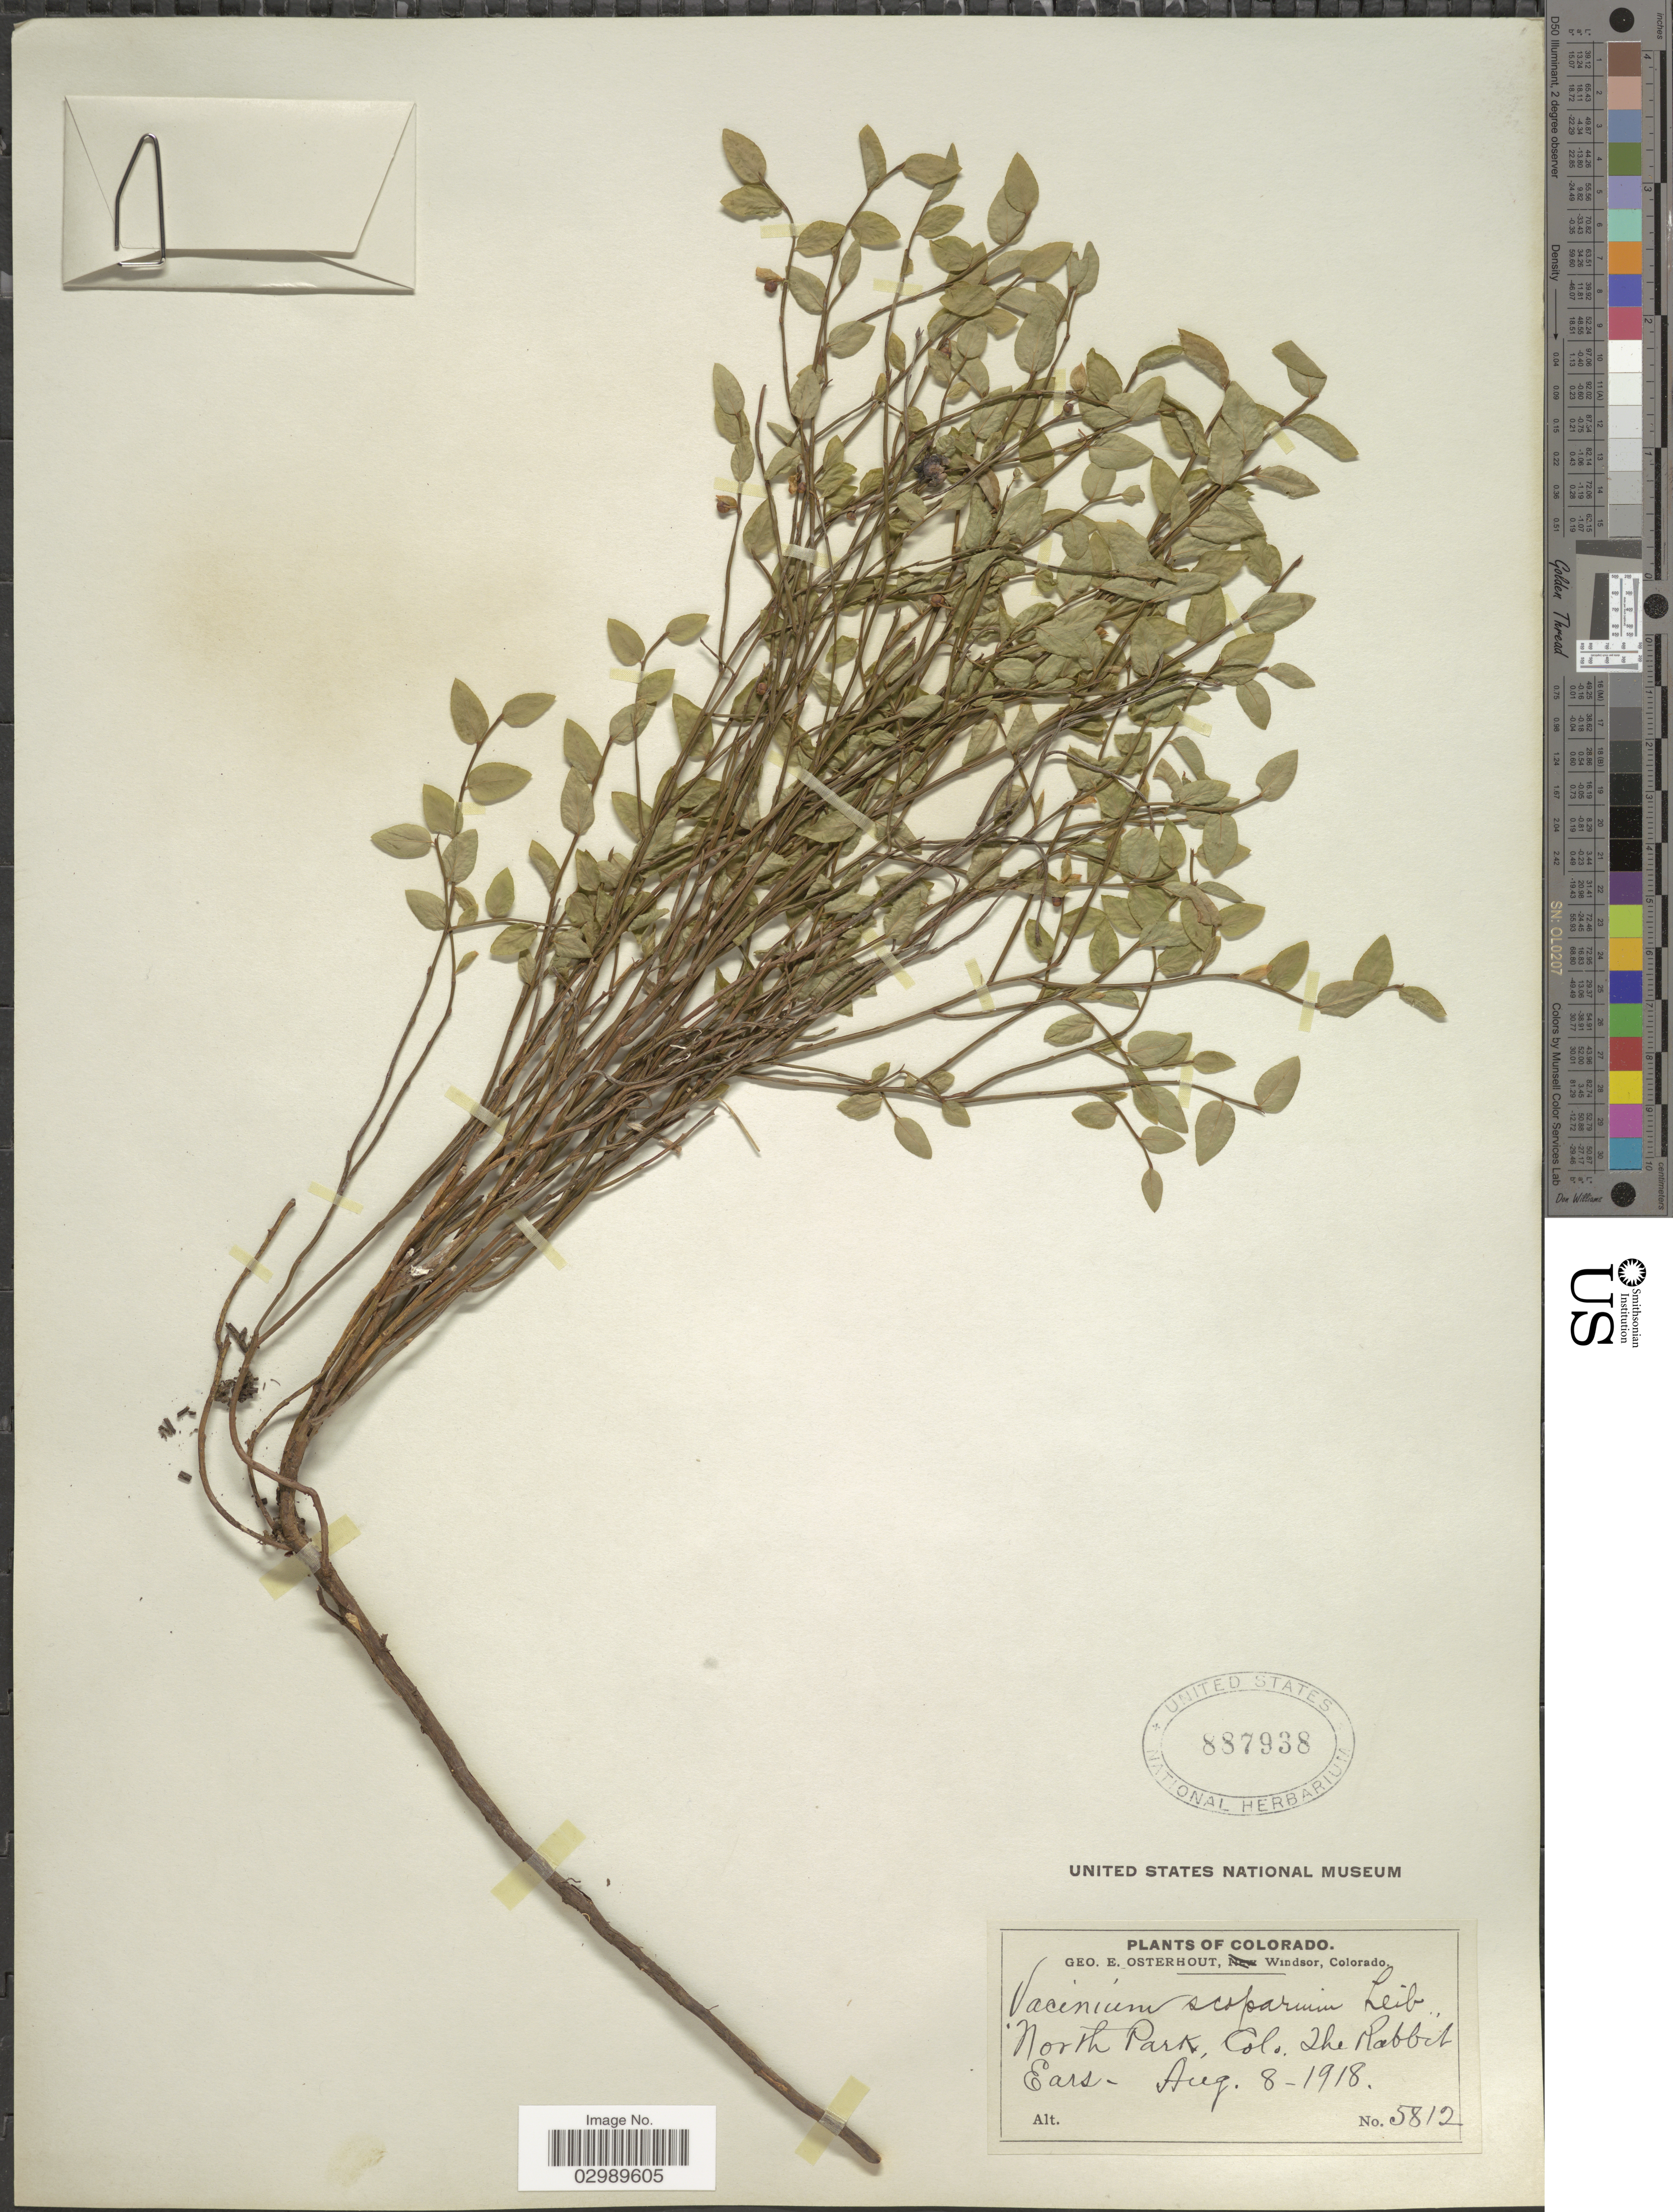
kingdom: Plantae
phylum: Tracheophyta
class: Magnoliopsida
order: Ericales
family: Ericaceae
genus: Vaccinium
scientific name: Vaccinium scoparium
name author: Leiberg ex Coville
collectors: G. Osterhout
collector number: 5812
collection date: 1918-08-08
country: United States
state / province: Colorado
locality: North Park. The Rabbit Ears.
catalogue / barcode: US 887938